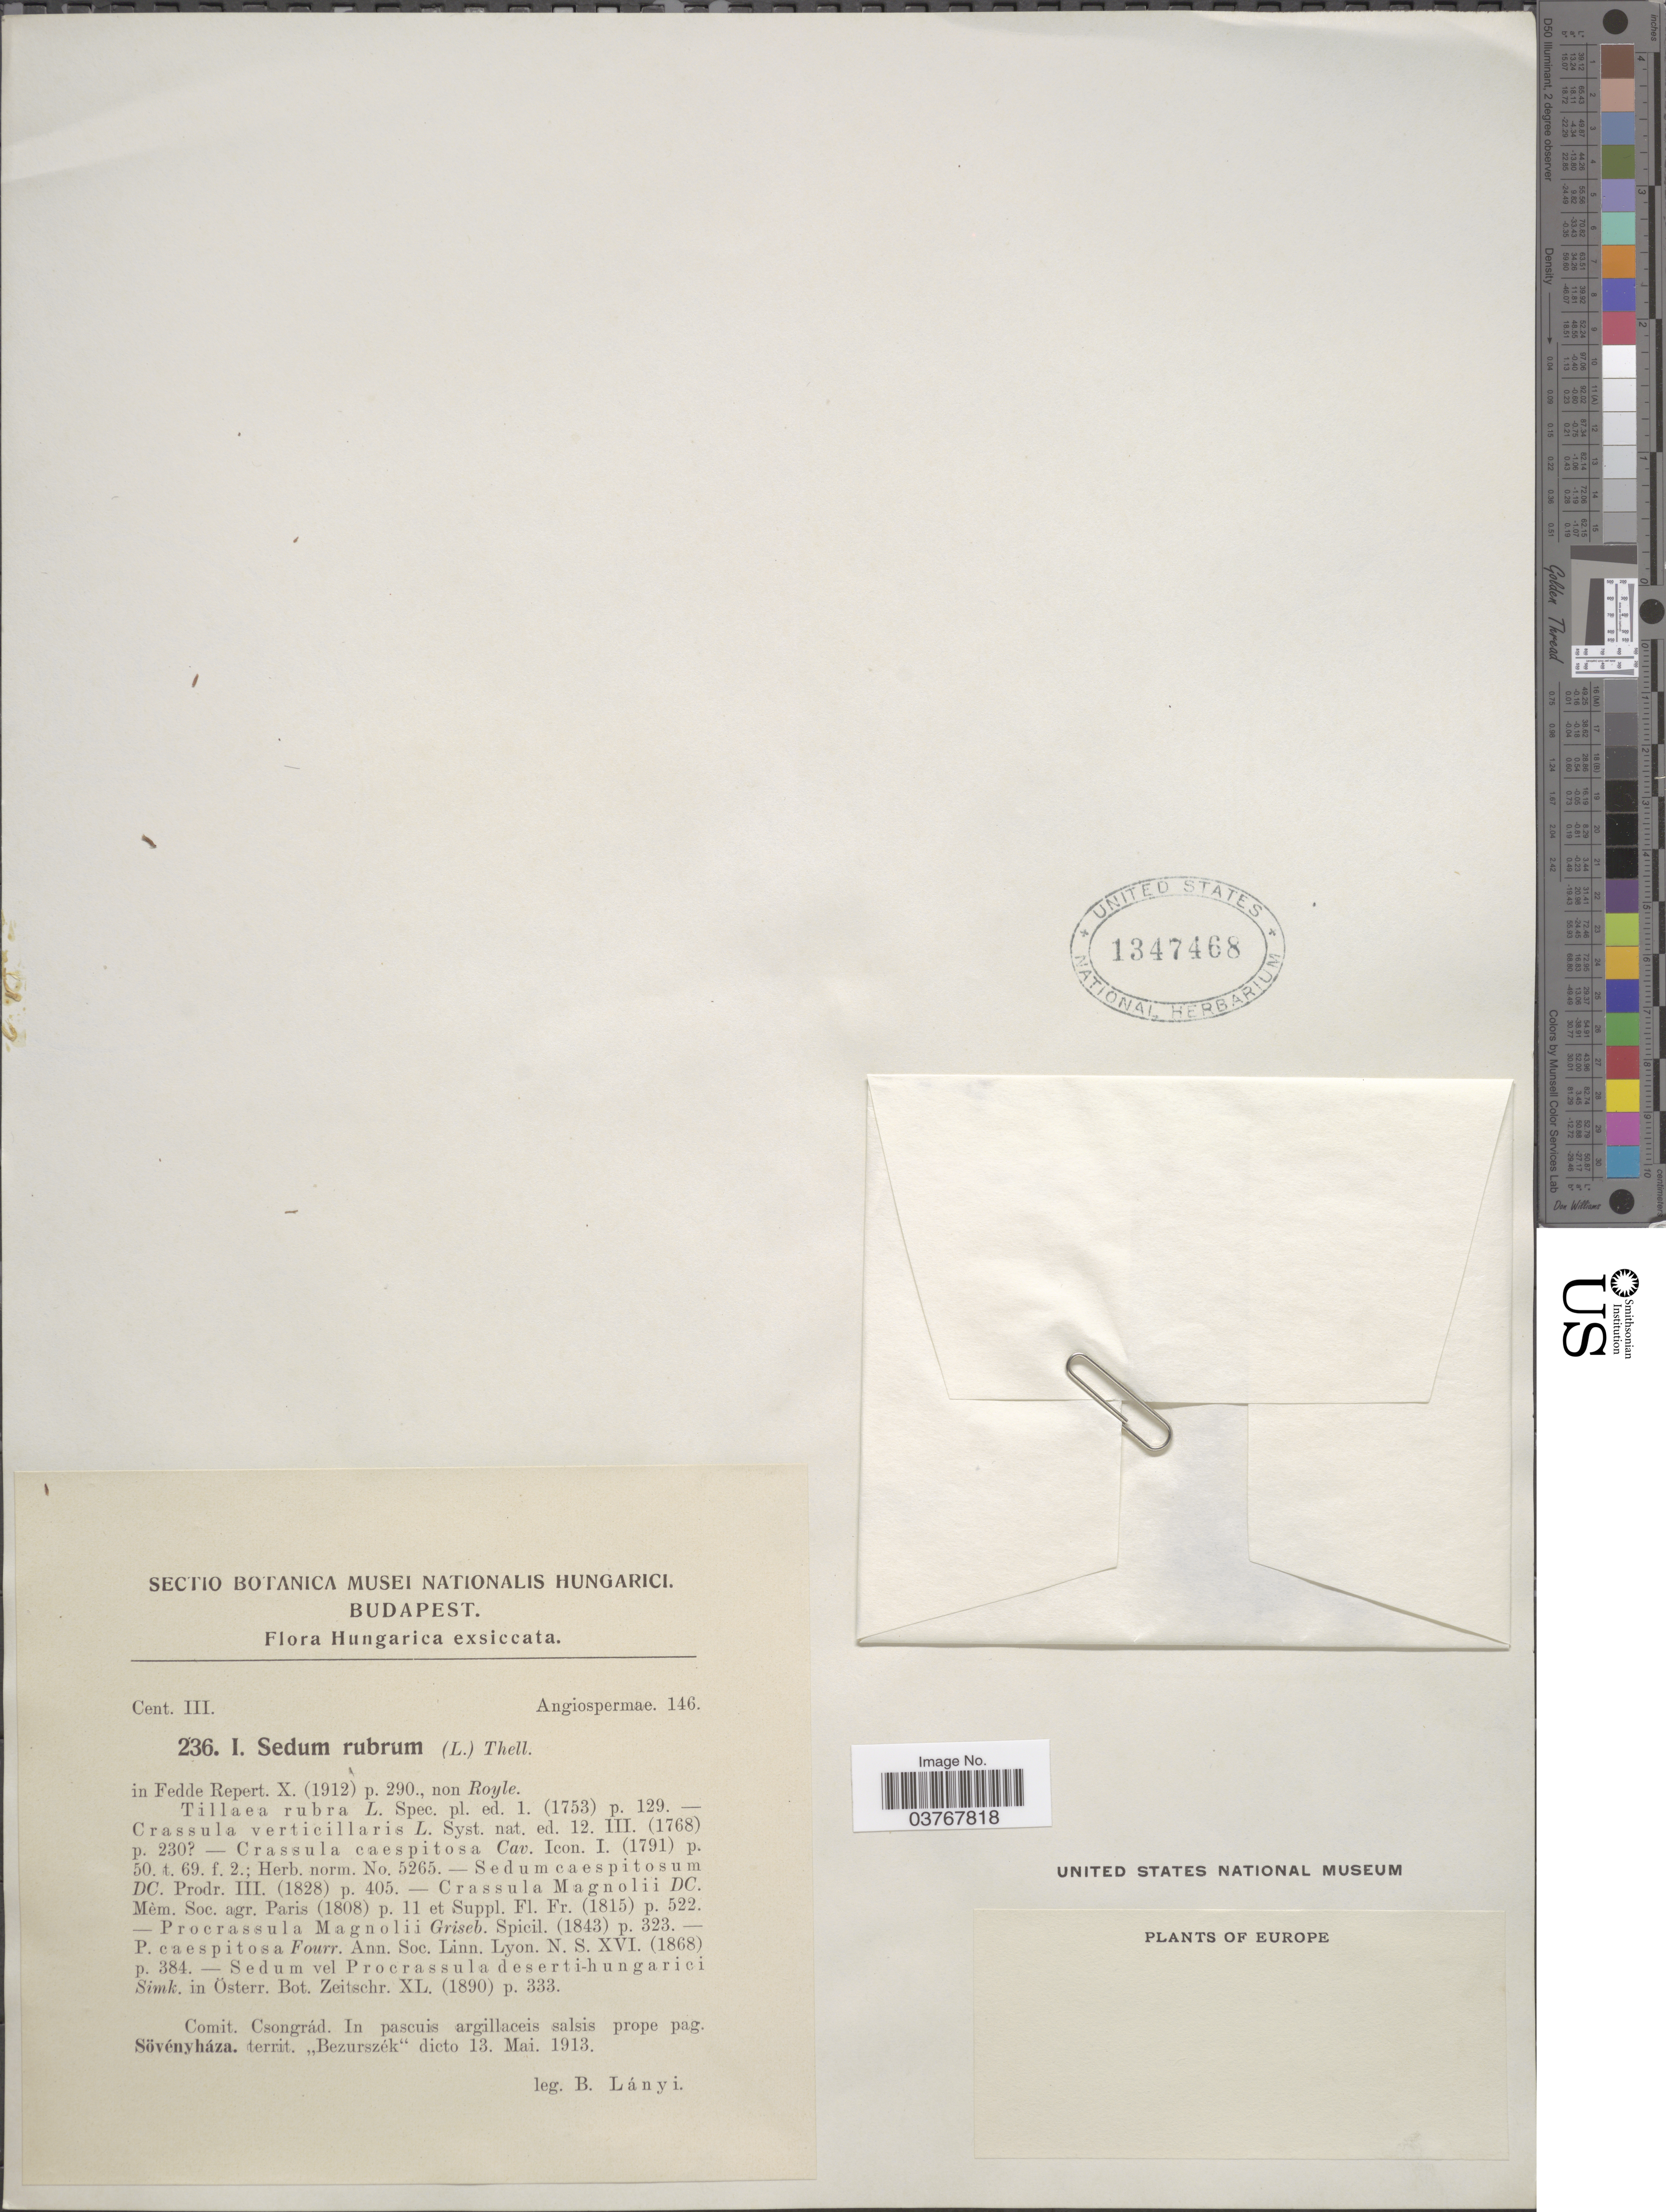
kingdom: Plantae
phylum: Tracheophyta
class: Magnoliopsida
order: Saxifragales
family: Crassulaceae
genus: Sedum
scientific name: Sedum rubrum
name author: (L.) Thell.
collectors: B. Lányi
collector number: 236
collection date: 1913-05-13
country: Hungary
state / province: Csongrád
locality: Hungarica. Comit. Csongrád. In pascuis argillaceis salsis prope pag. Sövényháza. territ. ,,Bezurszék' dicto.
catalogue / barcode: US 1347468